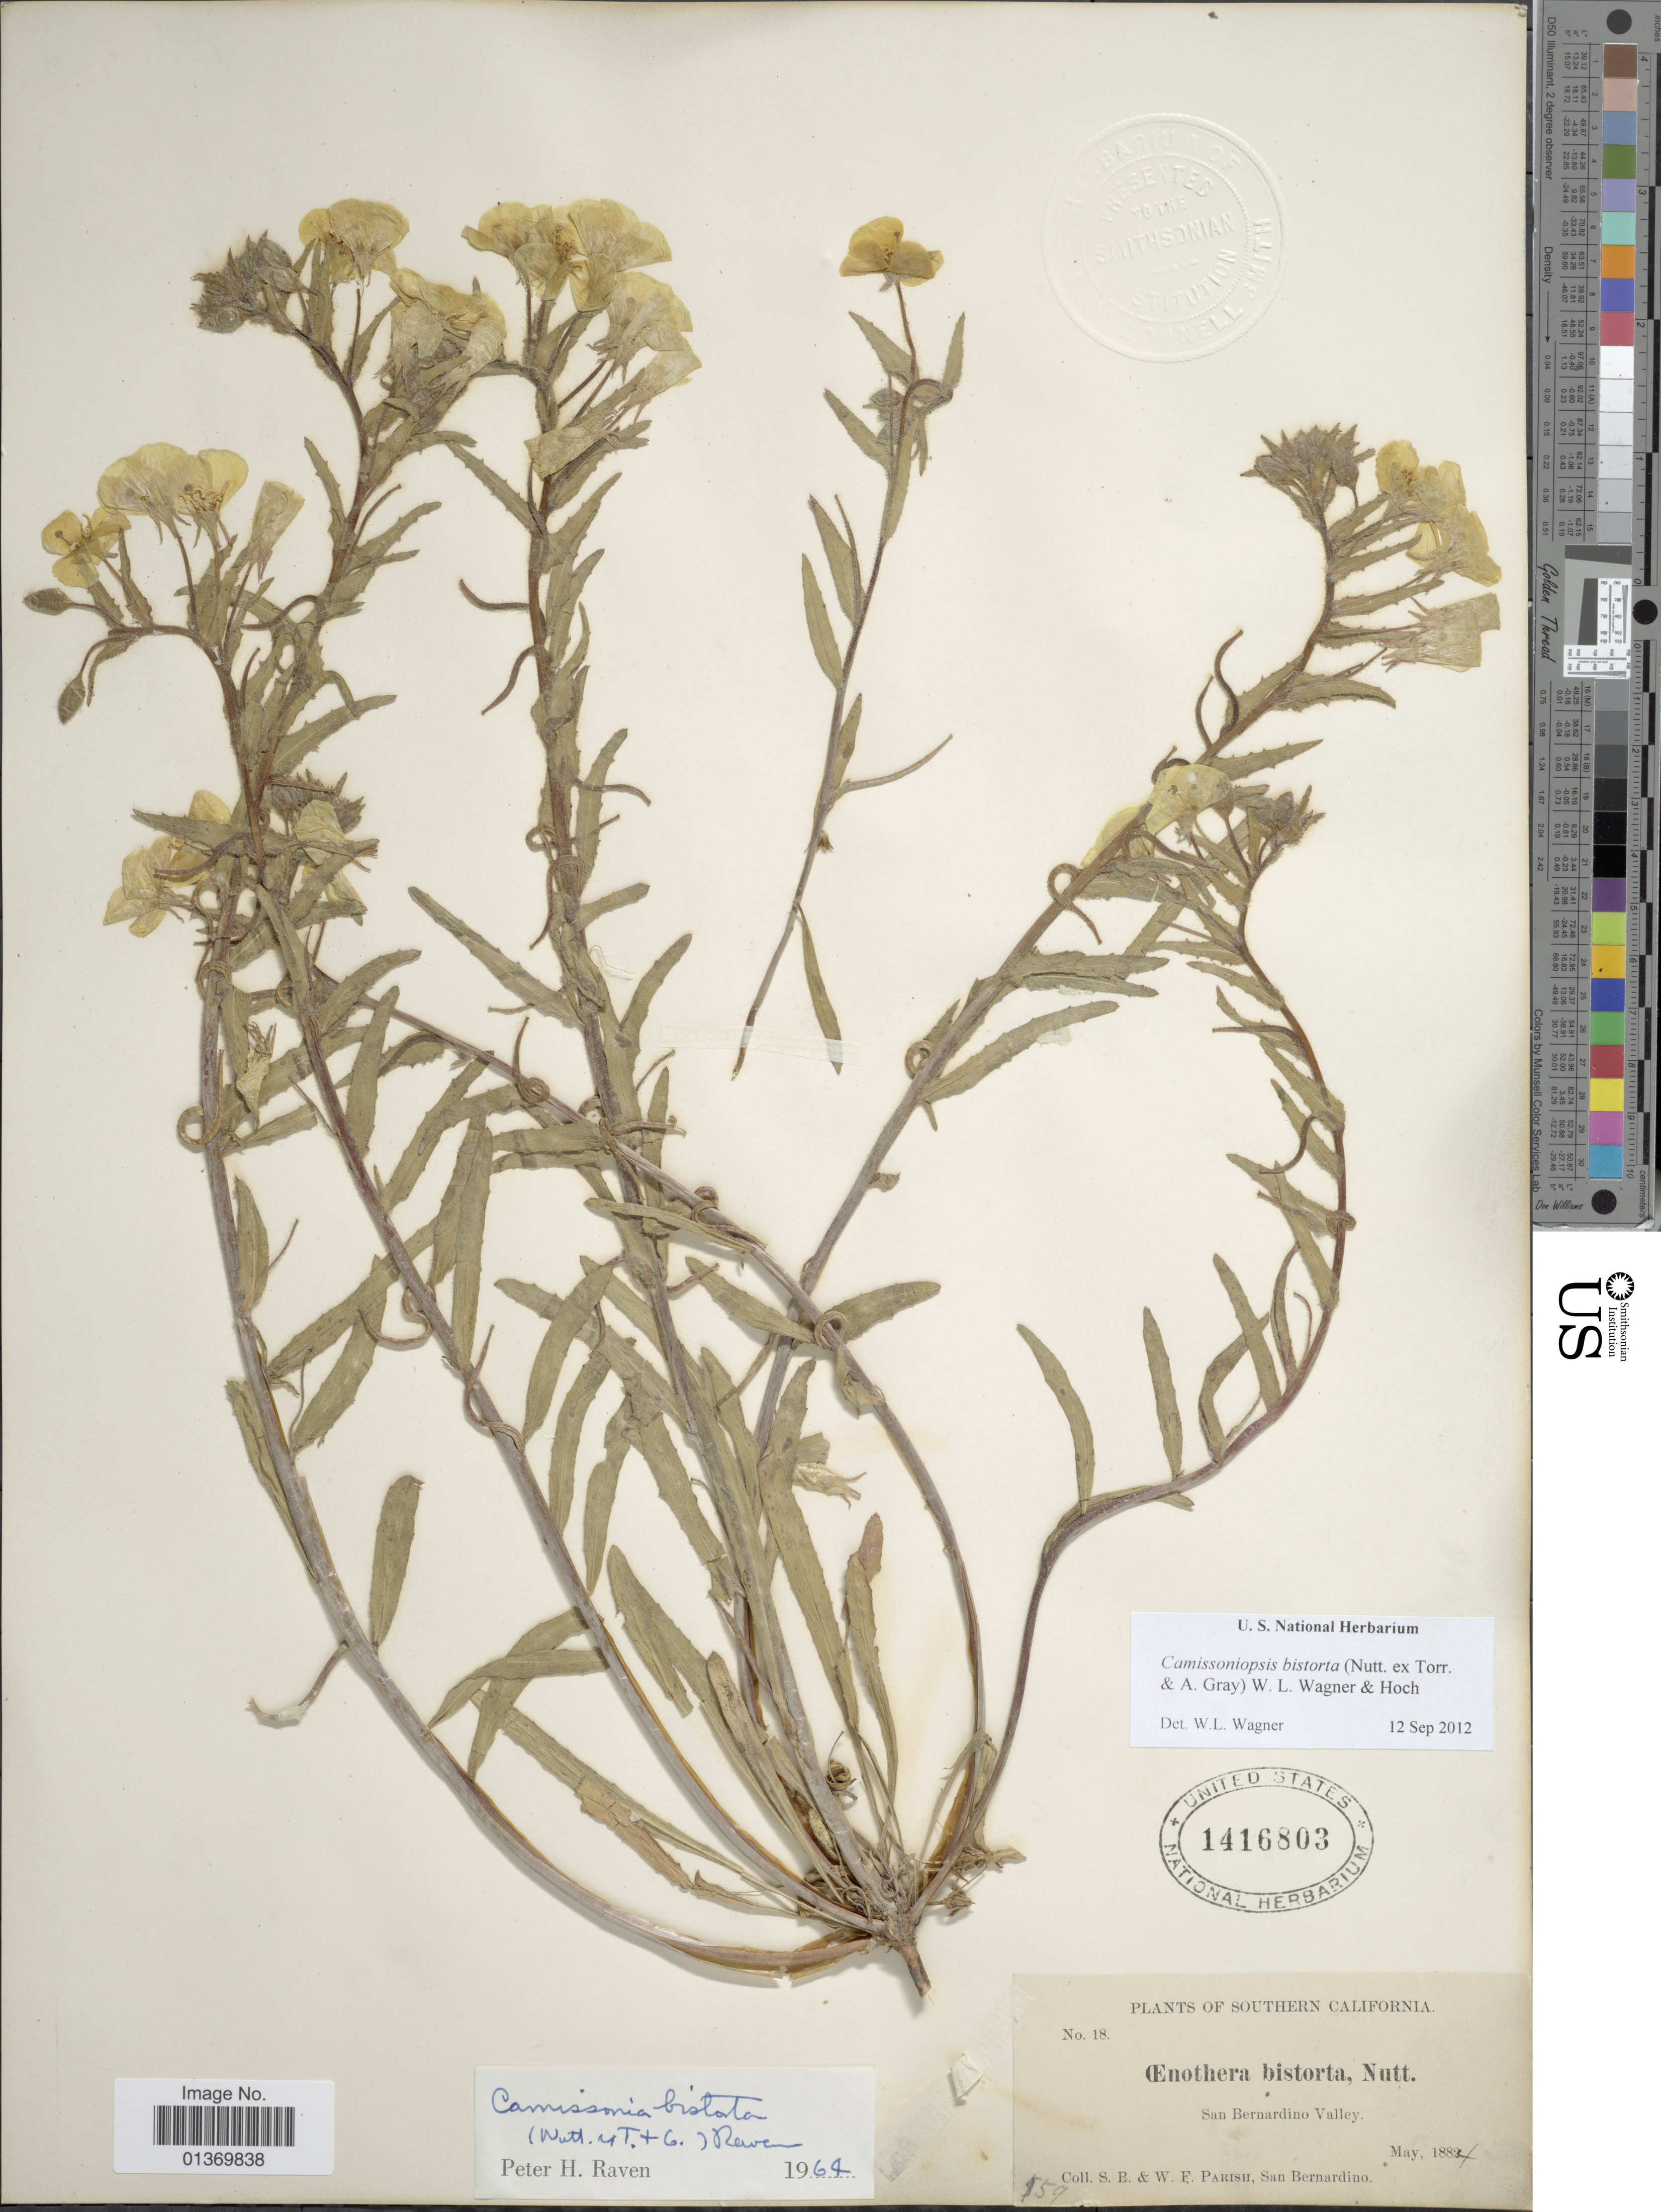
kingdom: Plantae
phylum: Tracheophyta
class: Magnoliopsida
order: Myrtales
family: Onagraceae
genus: Camissoniopsis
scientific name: Camissoniopsis bistorta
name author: (Nutt. ex Torr. & A. Gray) W.L. Wagner & Hoch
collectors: S. B. Parish & W. F. Parish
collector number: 18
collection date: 1884-05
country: United States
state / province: California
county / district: San Bernardino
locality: Southern California, San Bernardino Valley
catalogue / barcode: US 1416803